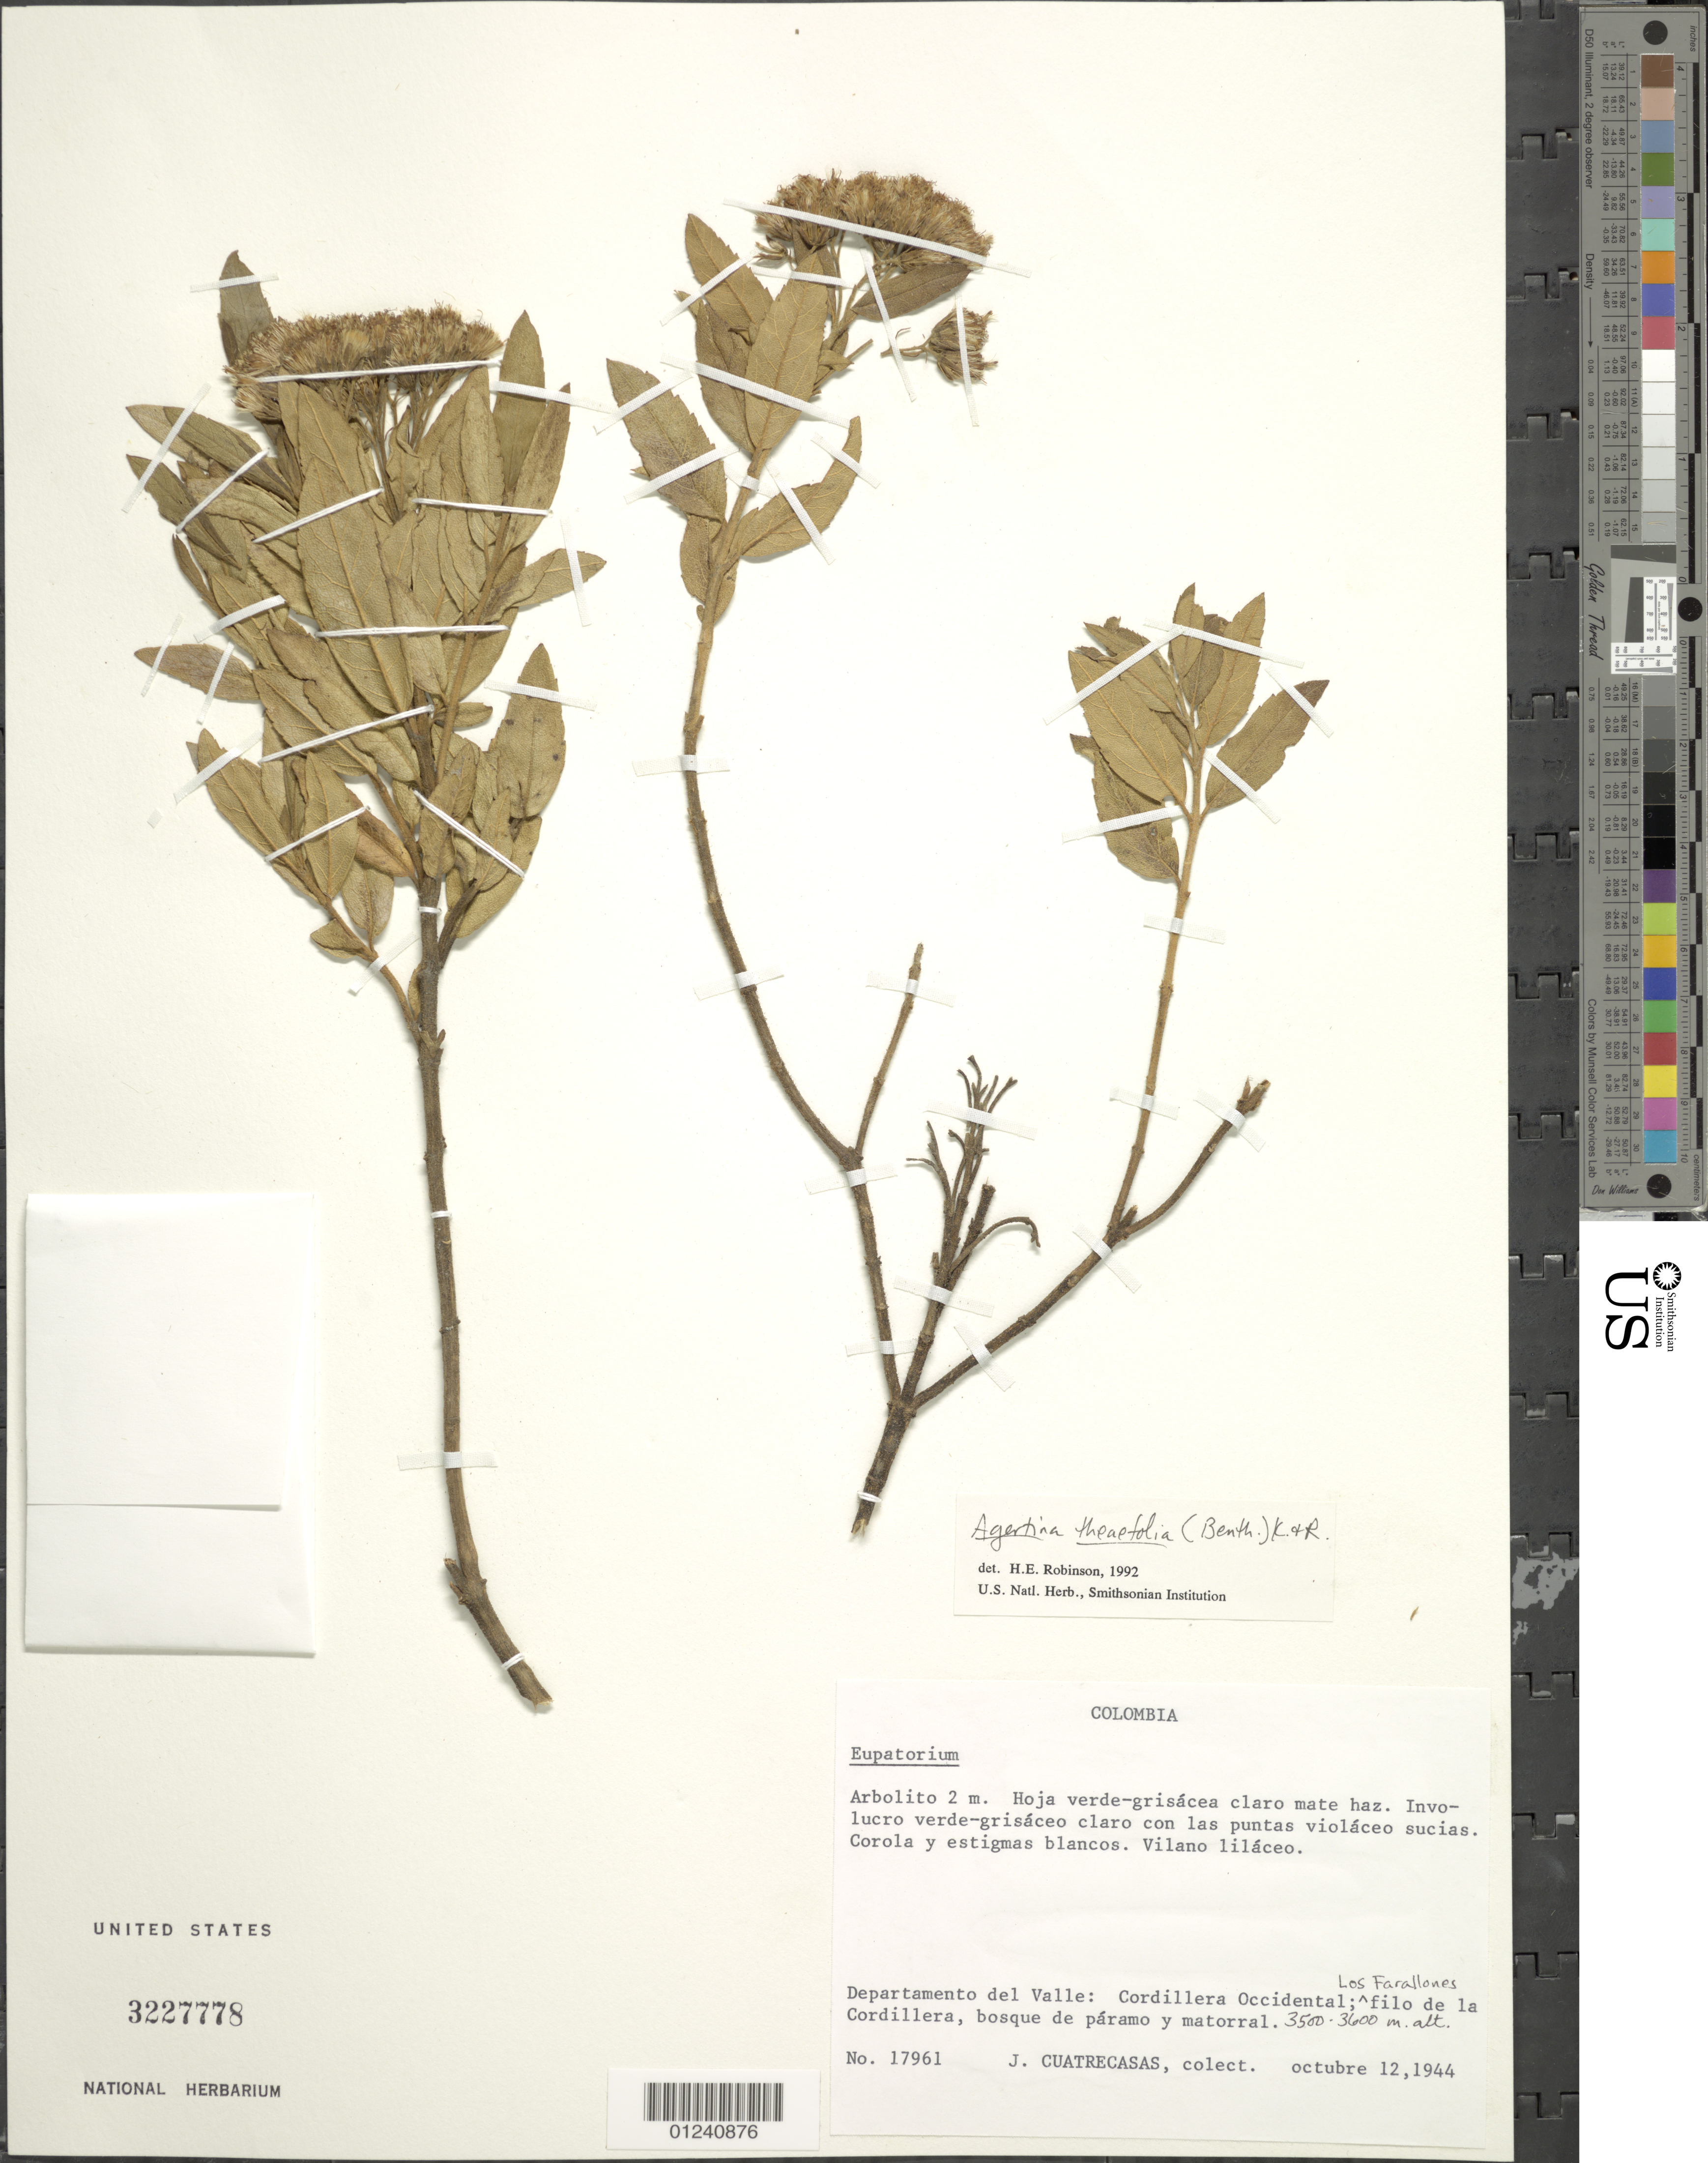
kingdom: Plantae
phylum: Tracheophyta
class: Magnoliopsida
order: Asterales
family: Asteraceae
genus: Ageratina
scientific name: Ageratina theaefolia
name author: (Benth.) R.M. King & H. Rob.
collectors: J. Cuatrecasas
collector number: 17961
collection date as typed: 12 Oct 1944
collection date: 1944-10-12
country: Colombia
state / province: Valle del Cauca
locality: Cordillera Occidental: Los Farallones filo de la Cordillera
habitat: bosque de paramo y matorral.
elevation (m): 3500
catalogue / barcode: US 3227778